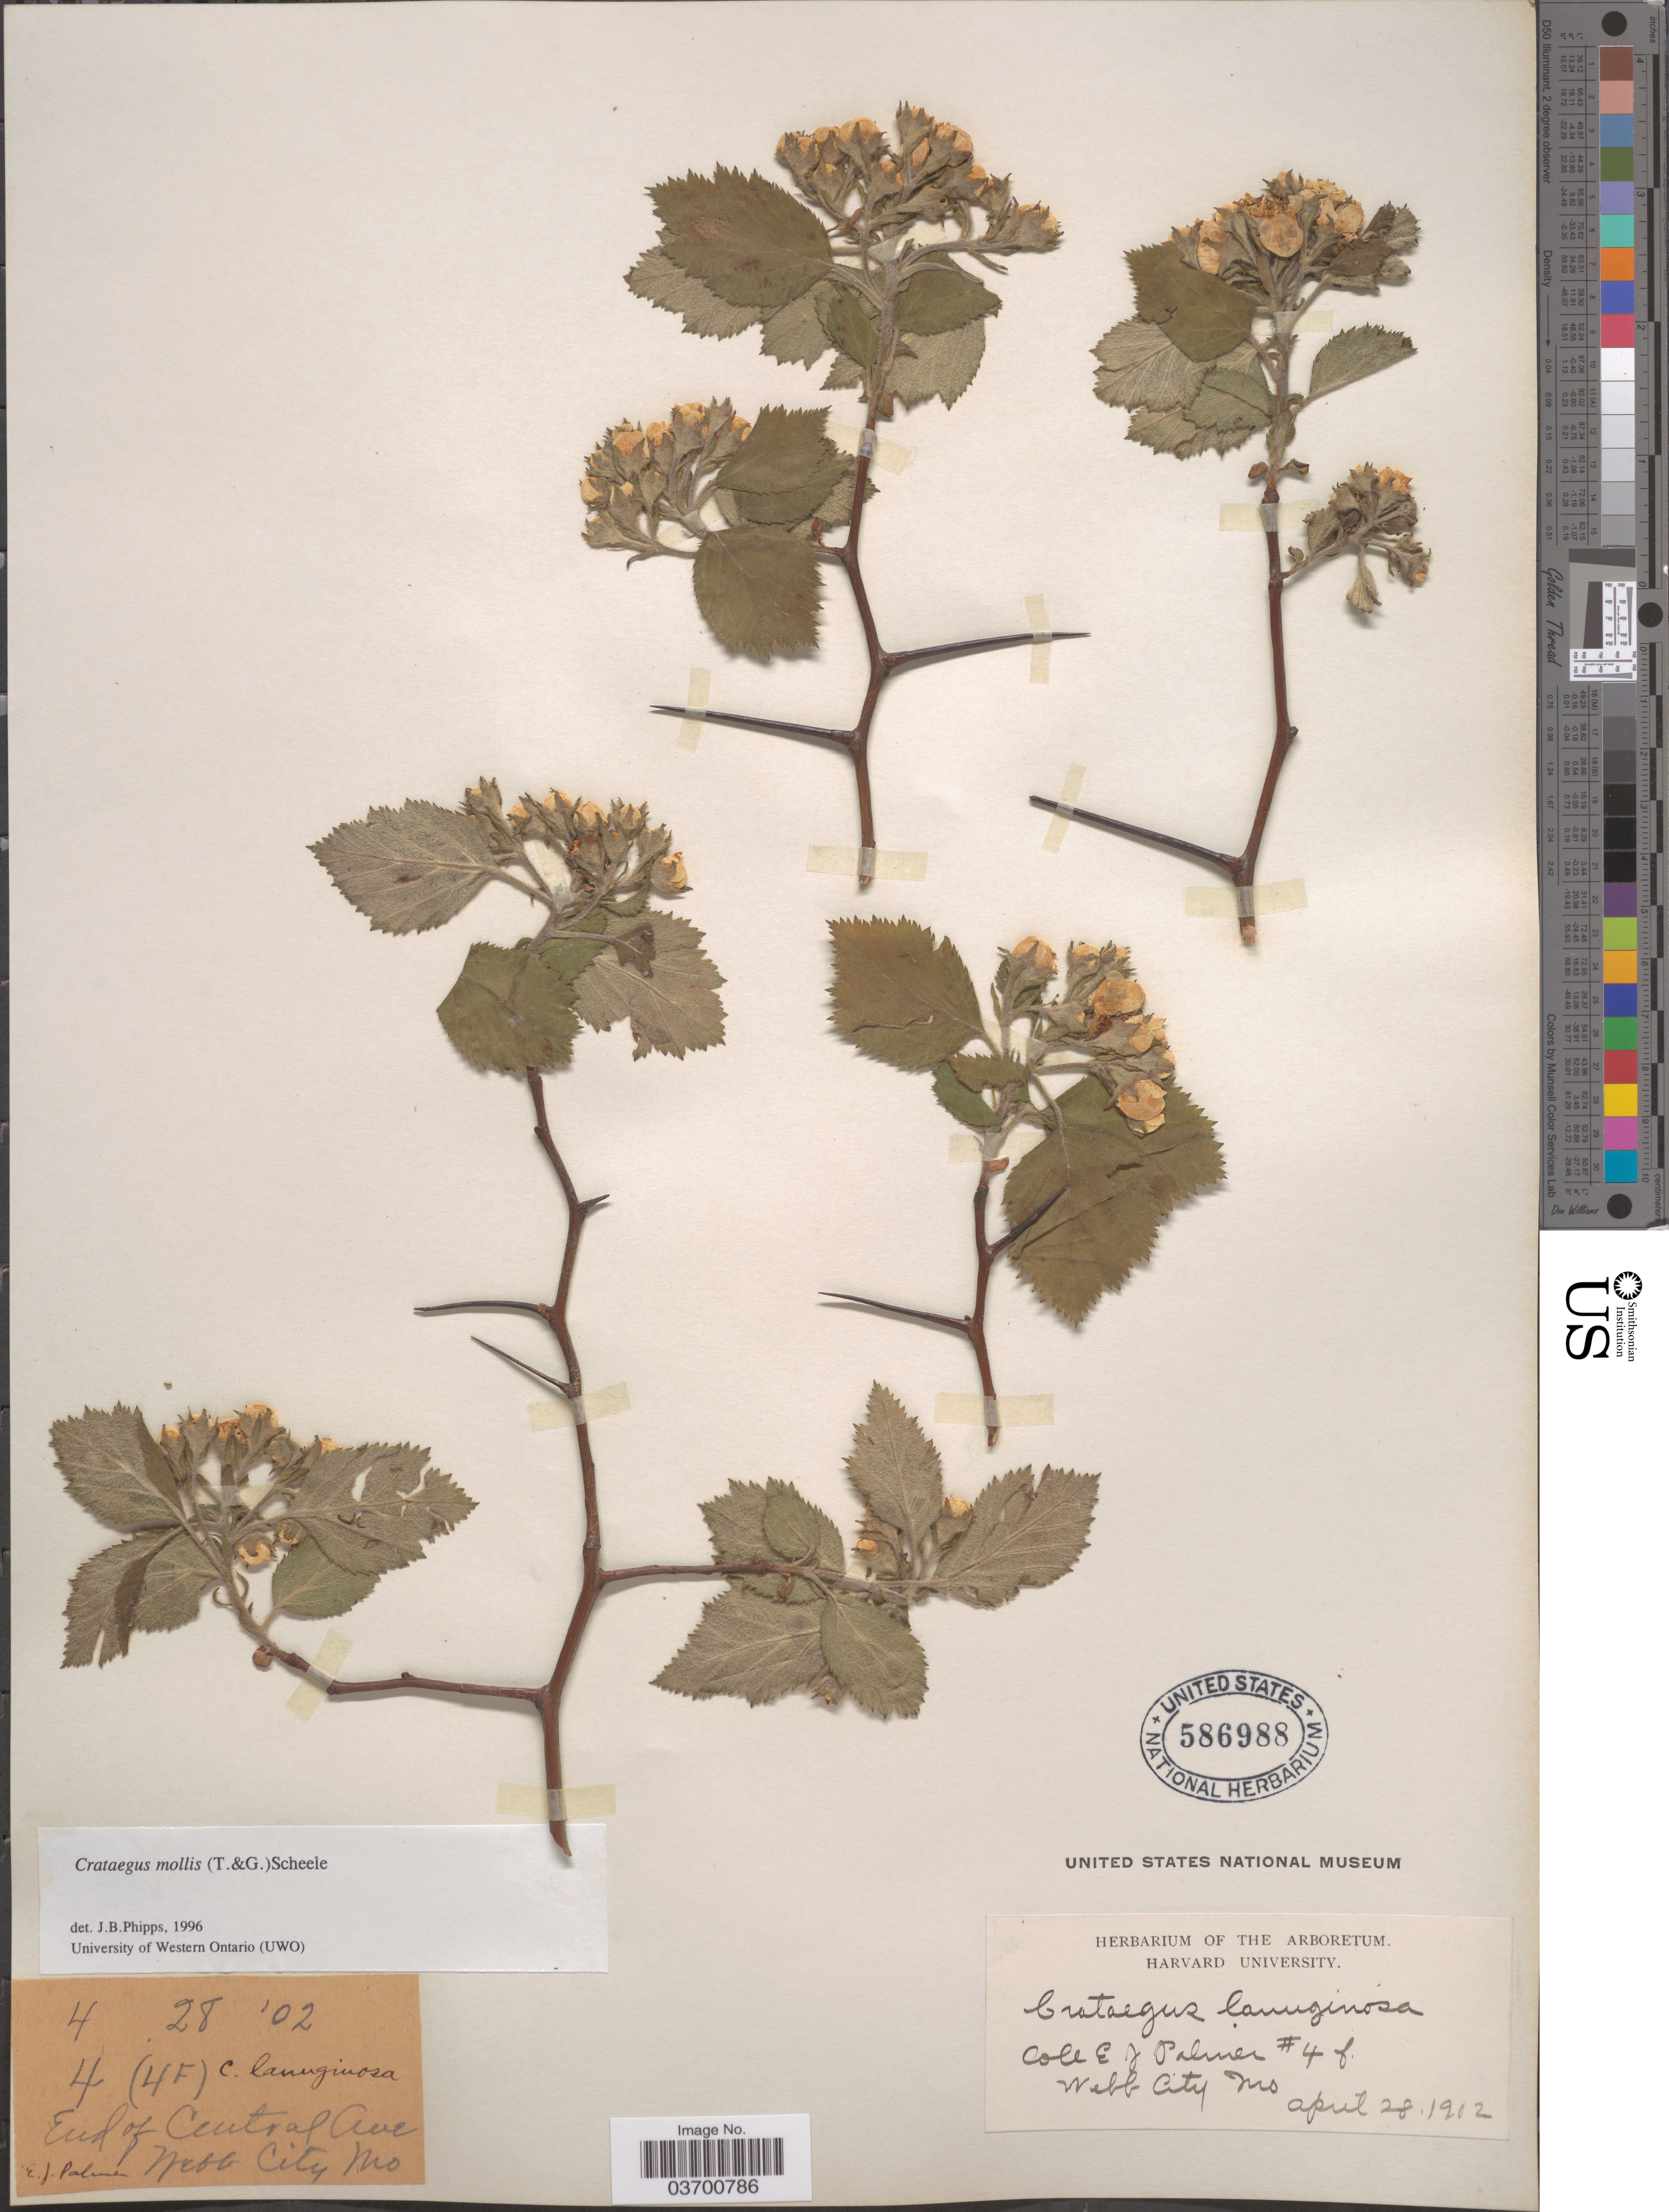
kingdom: Plantae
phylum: Tracheophyta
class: Magnoliopsida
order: Rosales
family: Rosaceae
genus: Crataegus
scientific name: Crataegus mollis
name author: (Torr. & A. Gray) Scheele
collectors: E. J. Palmer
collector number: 4 (4F)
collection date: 1902-04-28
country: United States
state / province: Missouri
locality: Webb City. End of Central Ave.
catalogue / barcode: US 586988